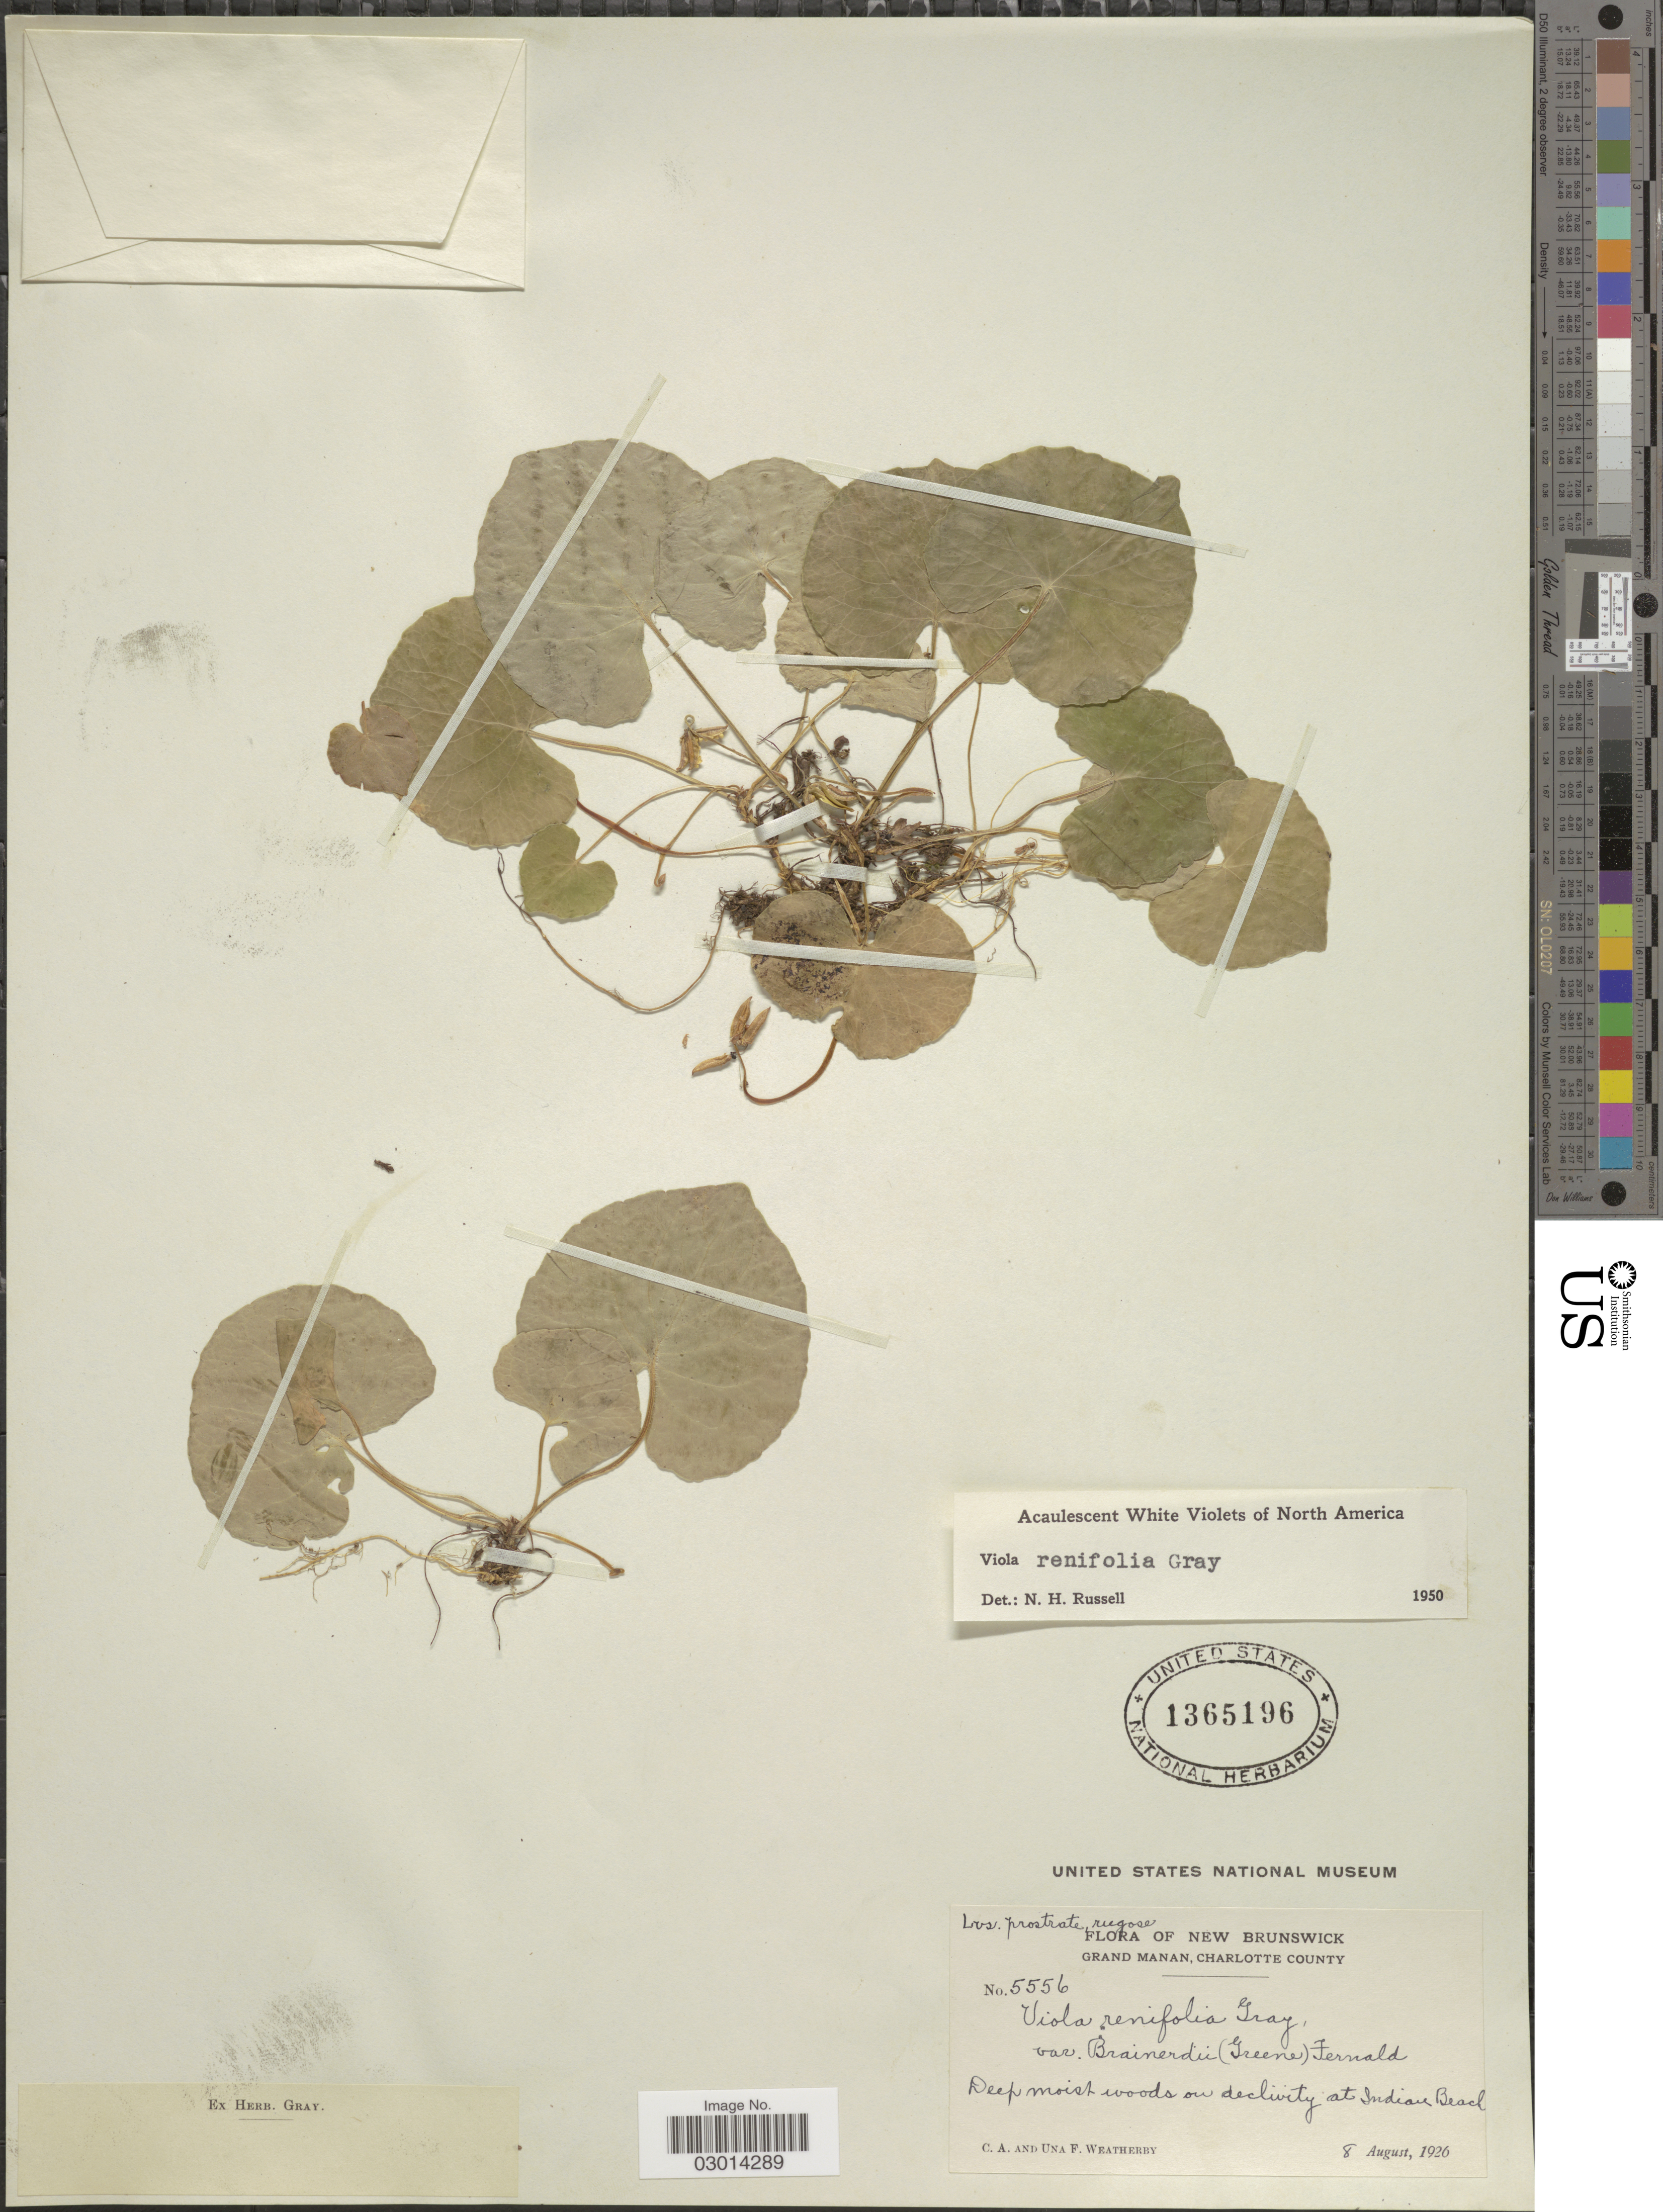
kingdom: Plantae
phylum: Tracheophyta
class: Magnoliopsida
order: Malpighiales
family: Violaceae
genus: Viola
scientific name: Viola renifolia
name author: A. Gray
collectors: C. A. Weatherby & U. Weatherby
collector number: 5556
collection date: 1926-08-08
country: Canada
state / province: New Brunswick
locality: Grand Manan, Charlotte County. On declivity at Indian Beach.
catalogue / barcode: US 1365196